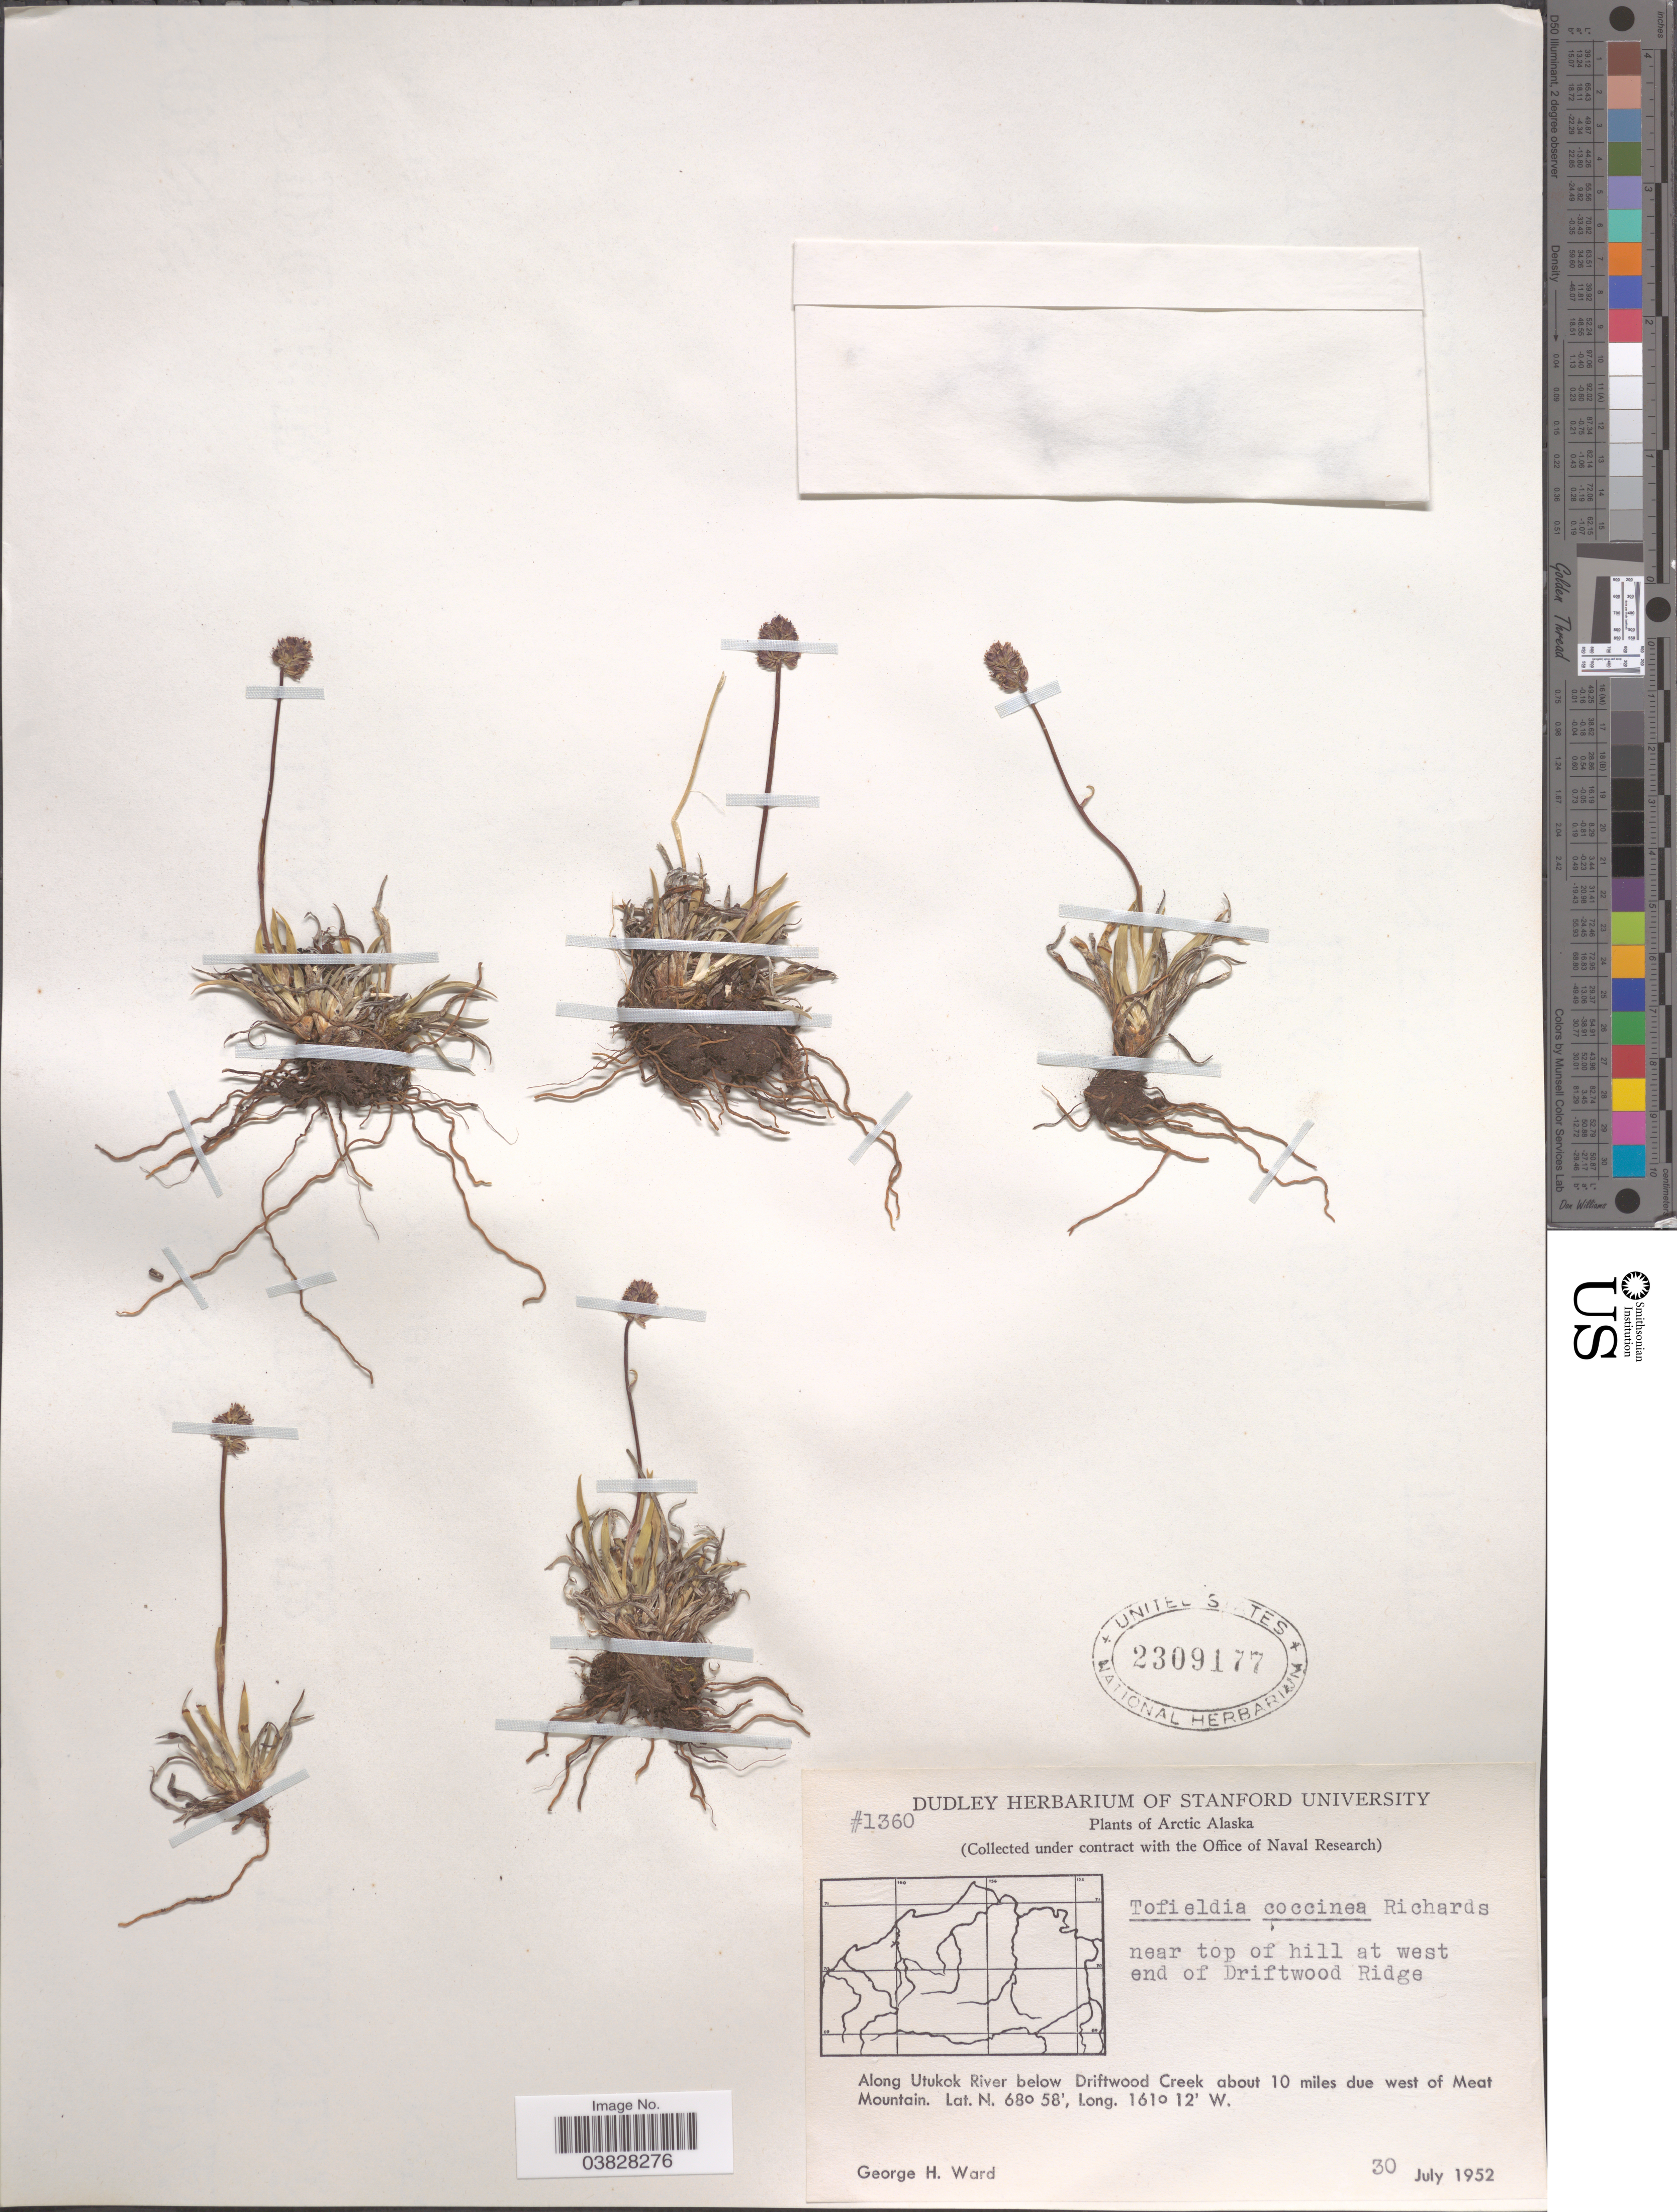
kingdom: Plantae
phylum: Tracheophyta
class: Liliopsida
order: Alismatales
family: Tofieldiaceae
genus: Tofieldia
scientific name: Tofieldia coccinea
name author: Richardson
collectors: G. H. Ward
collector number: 1360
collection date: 1952-07-30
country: United States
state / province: Alaska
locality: Arctic Alaska. Near top of hill at west end of Driftwood Ridge. Along Utukok River below Driftwood Creek about 10 miles due west of Meat Mountain.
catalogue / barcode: US 2309177